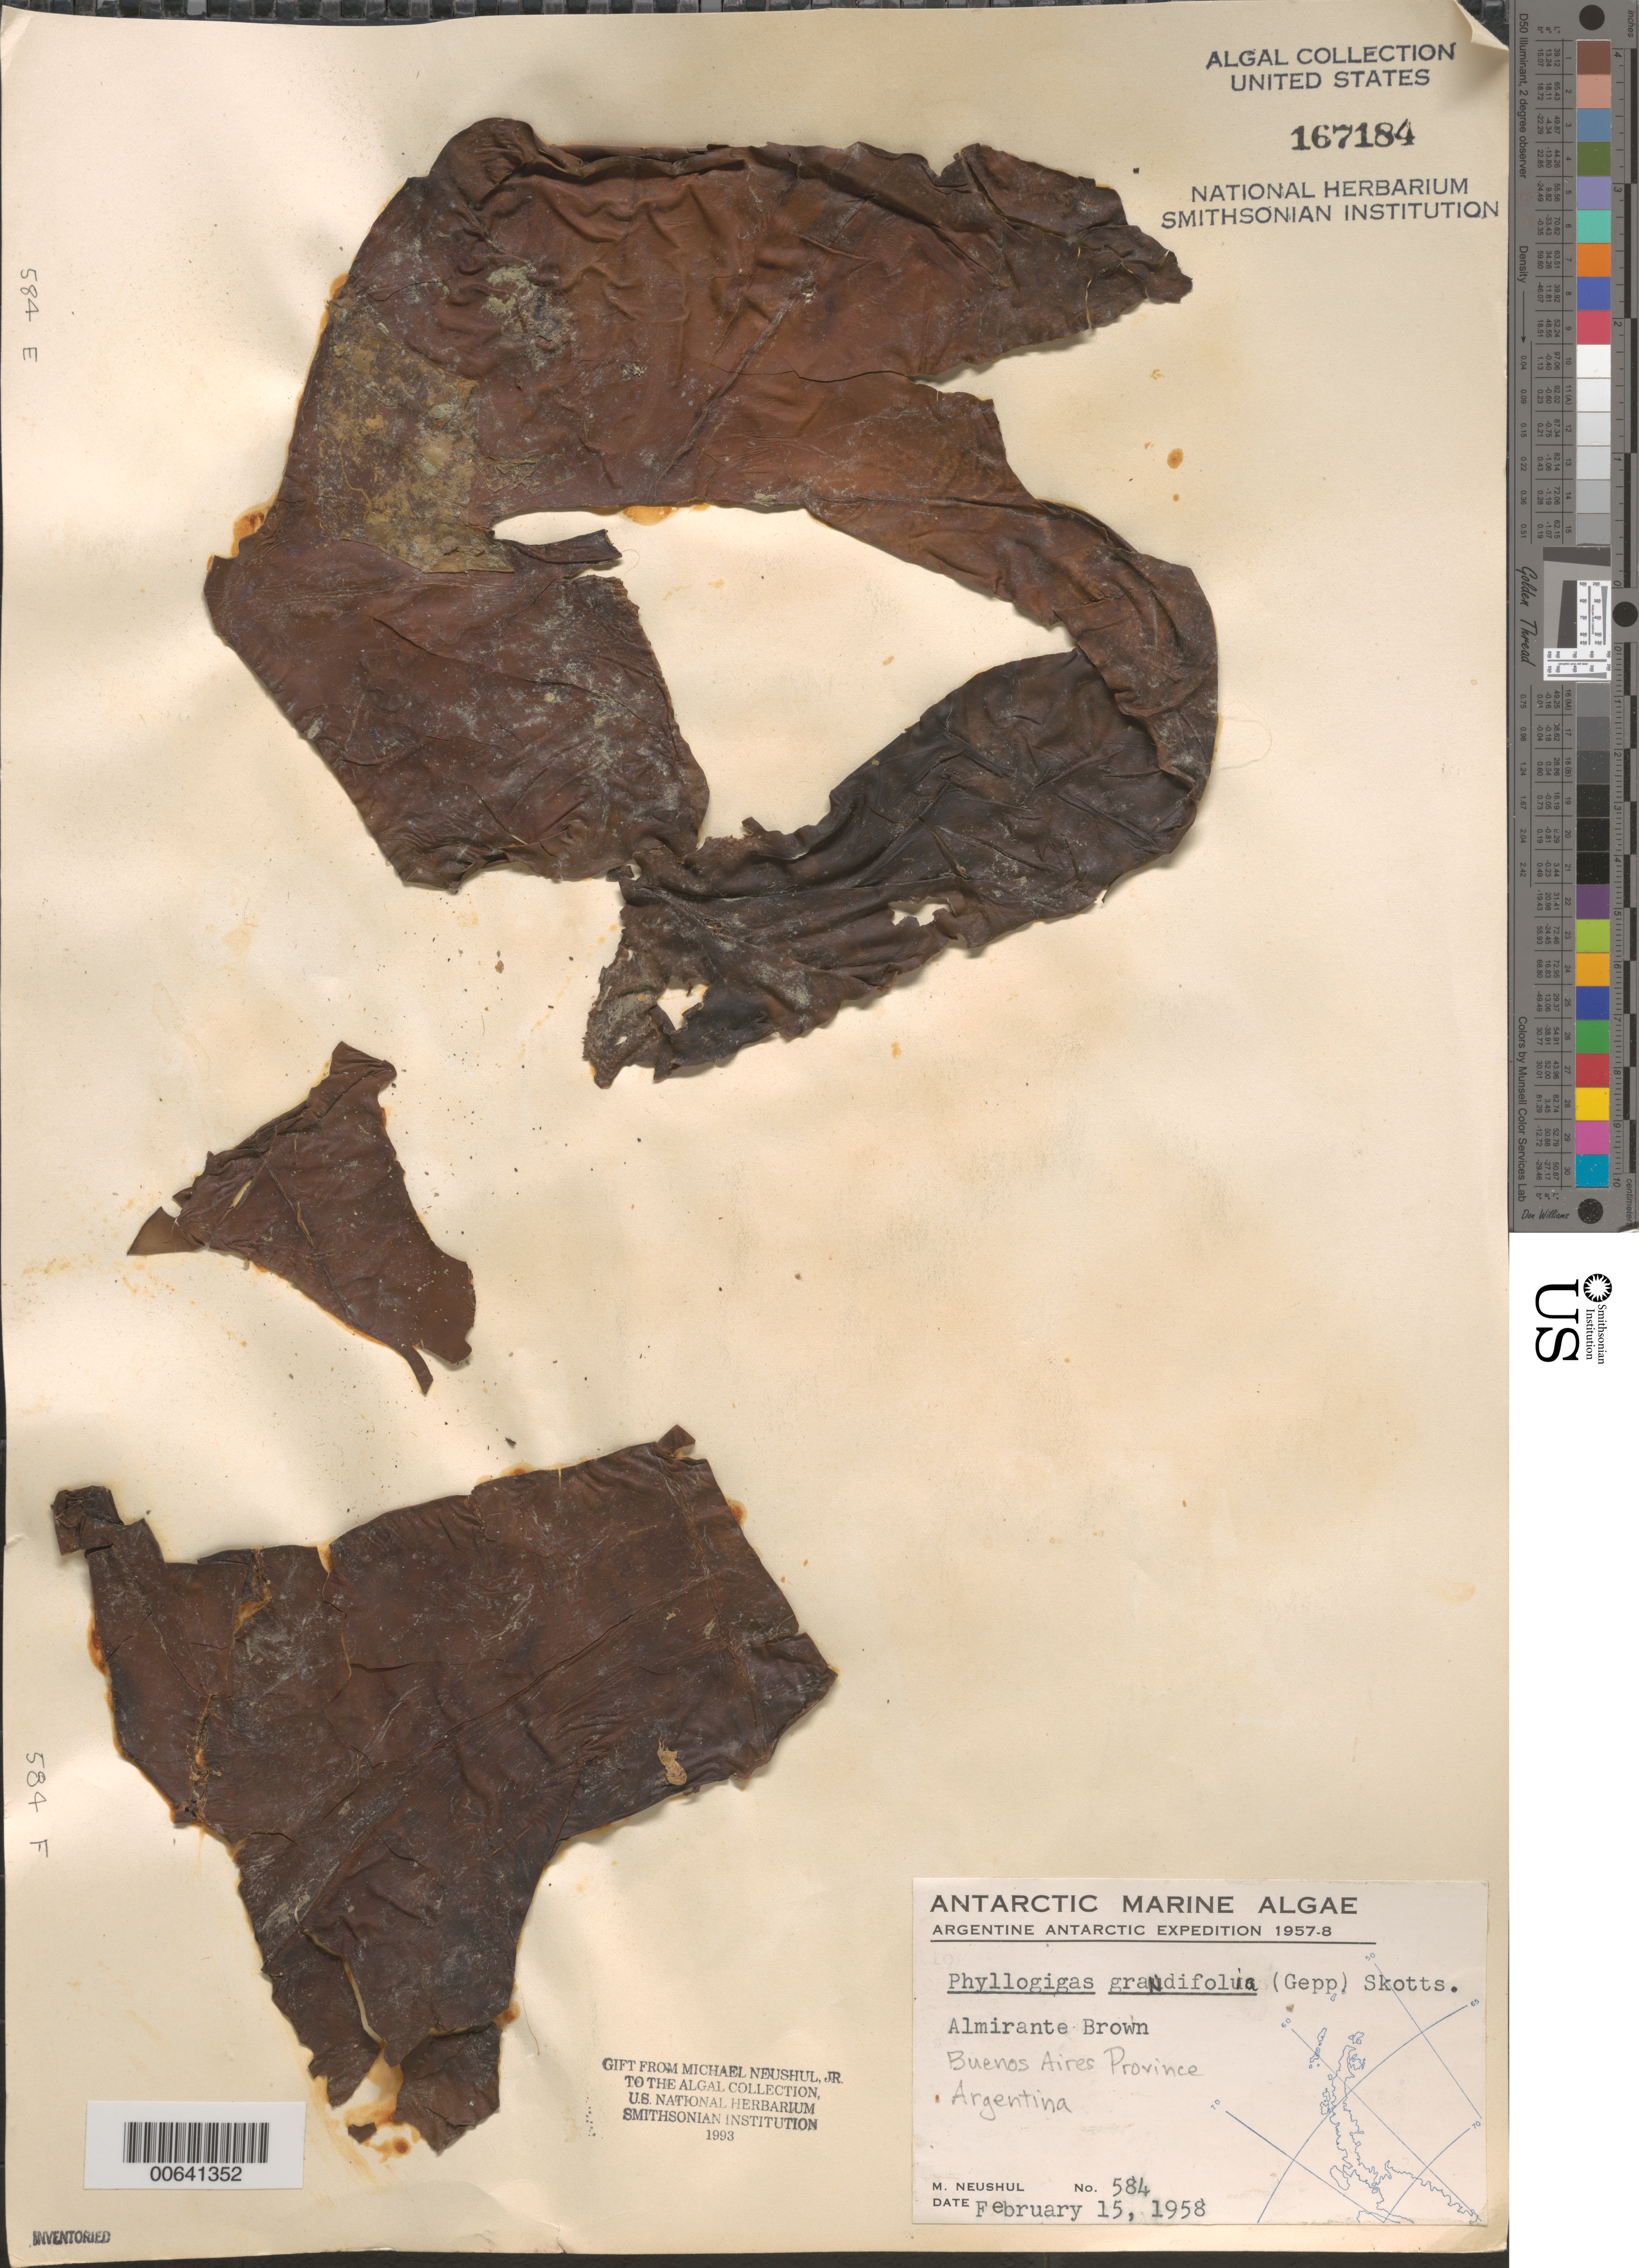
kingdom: Chromista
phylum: Ochrophyta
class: Phaeophyceae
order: Desmarestiales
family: Desmarestiaceae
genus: Himantothallus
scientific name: Himantothallus grandifolius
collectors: M. Neushul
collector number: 584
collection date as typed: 15 Feb 1958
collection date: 1958-02-15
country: Argentina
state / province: Buenos Aires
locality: Almirante Brown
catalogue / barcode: US 167184